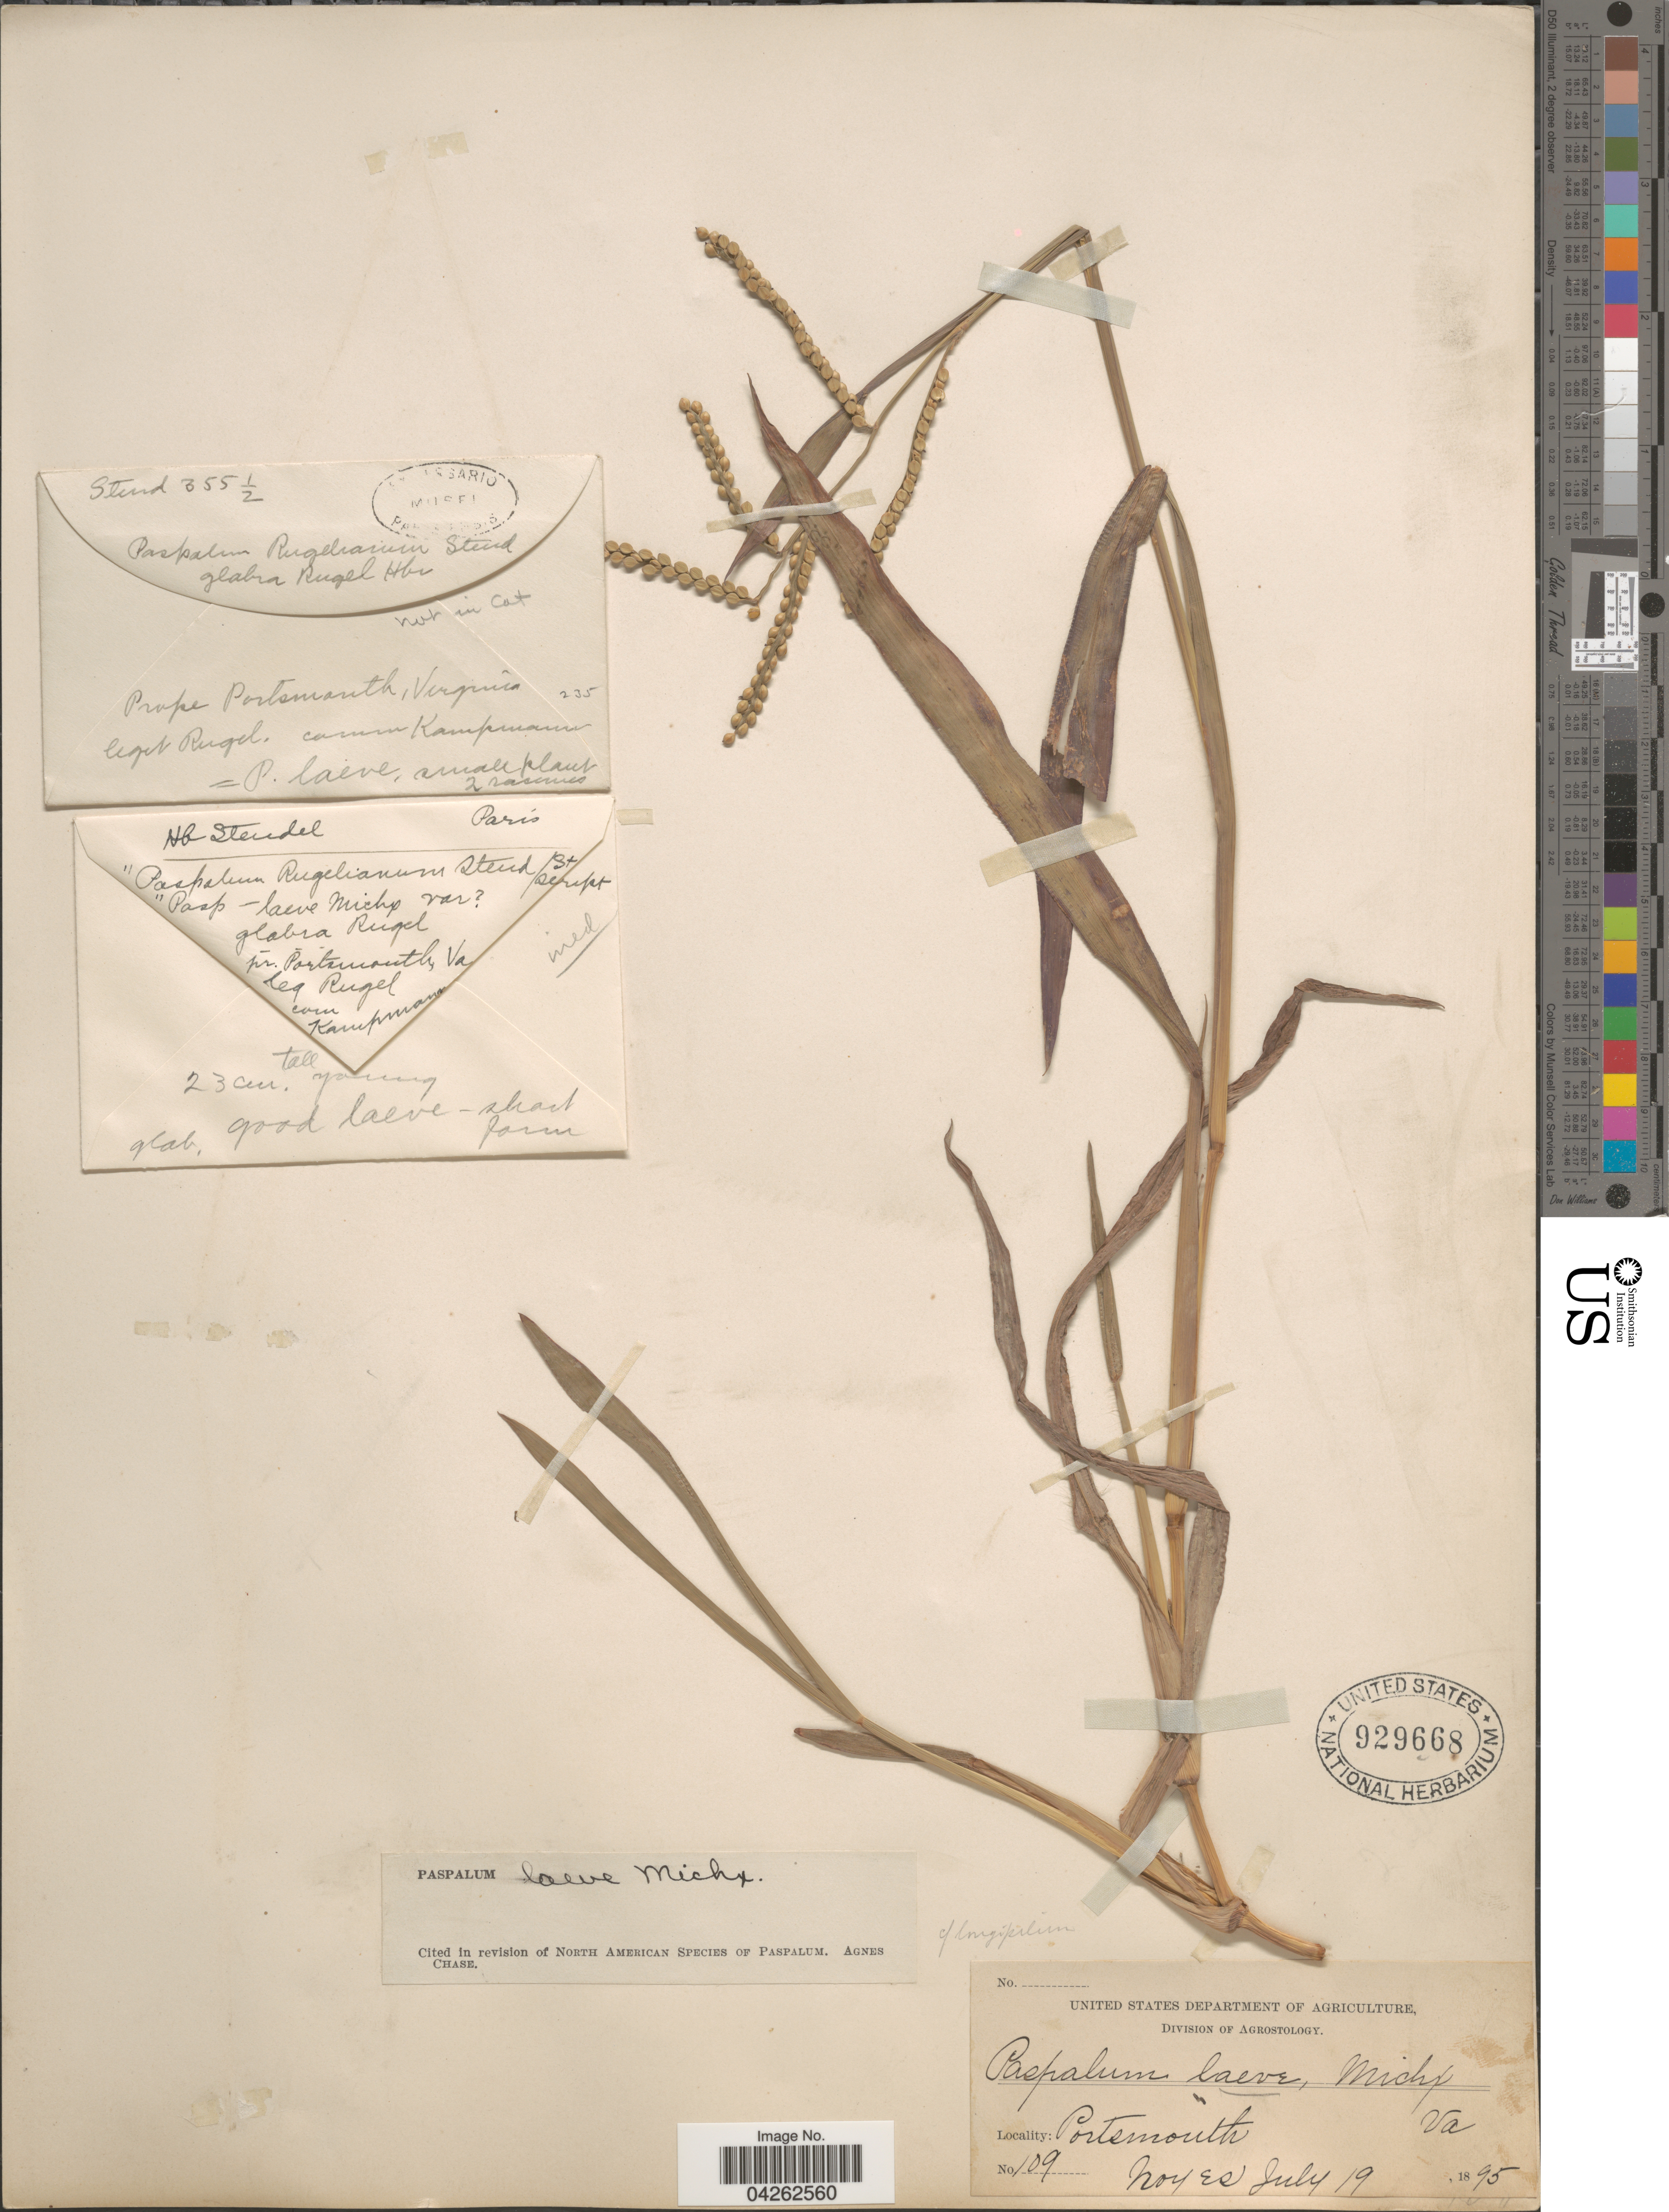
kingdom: Plantae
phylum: Tracheophyta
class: Liliopsida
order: Poales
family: Poaceae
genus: Paspalum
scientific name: Paspalum laeve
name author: Michx.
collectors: Noyes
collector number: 109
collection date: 1895-07-19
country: United States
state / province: Virginia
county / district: City of Portsmouth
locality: Portsmouth.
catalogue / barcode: US 929668